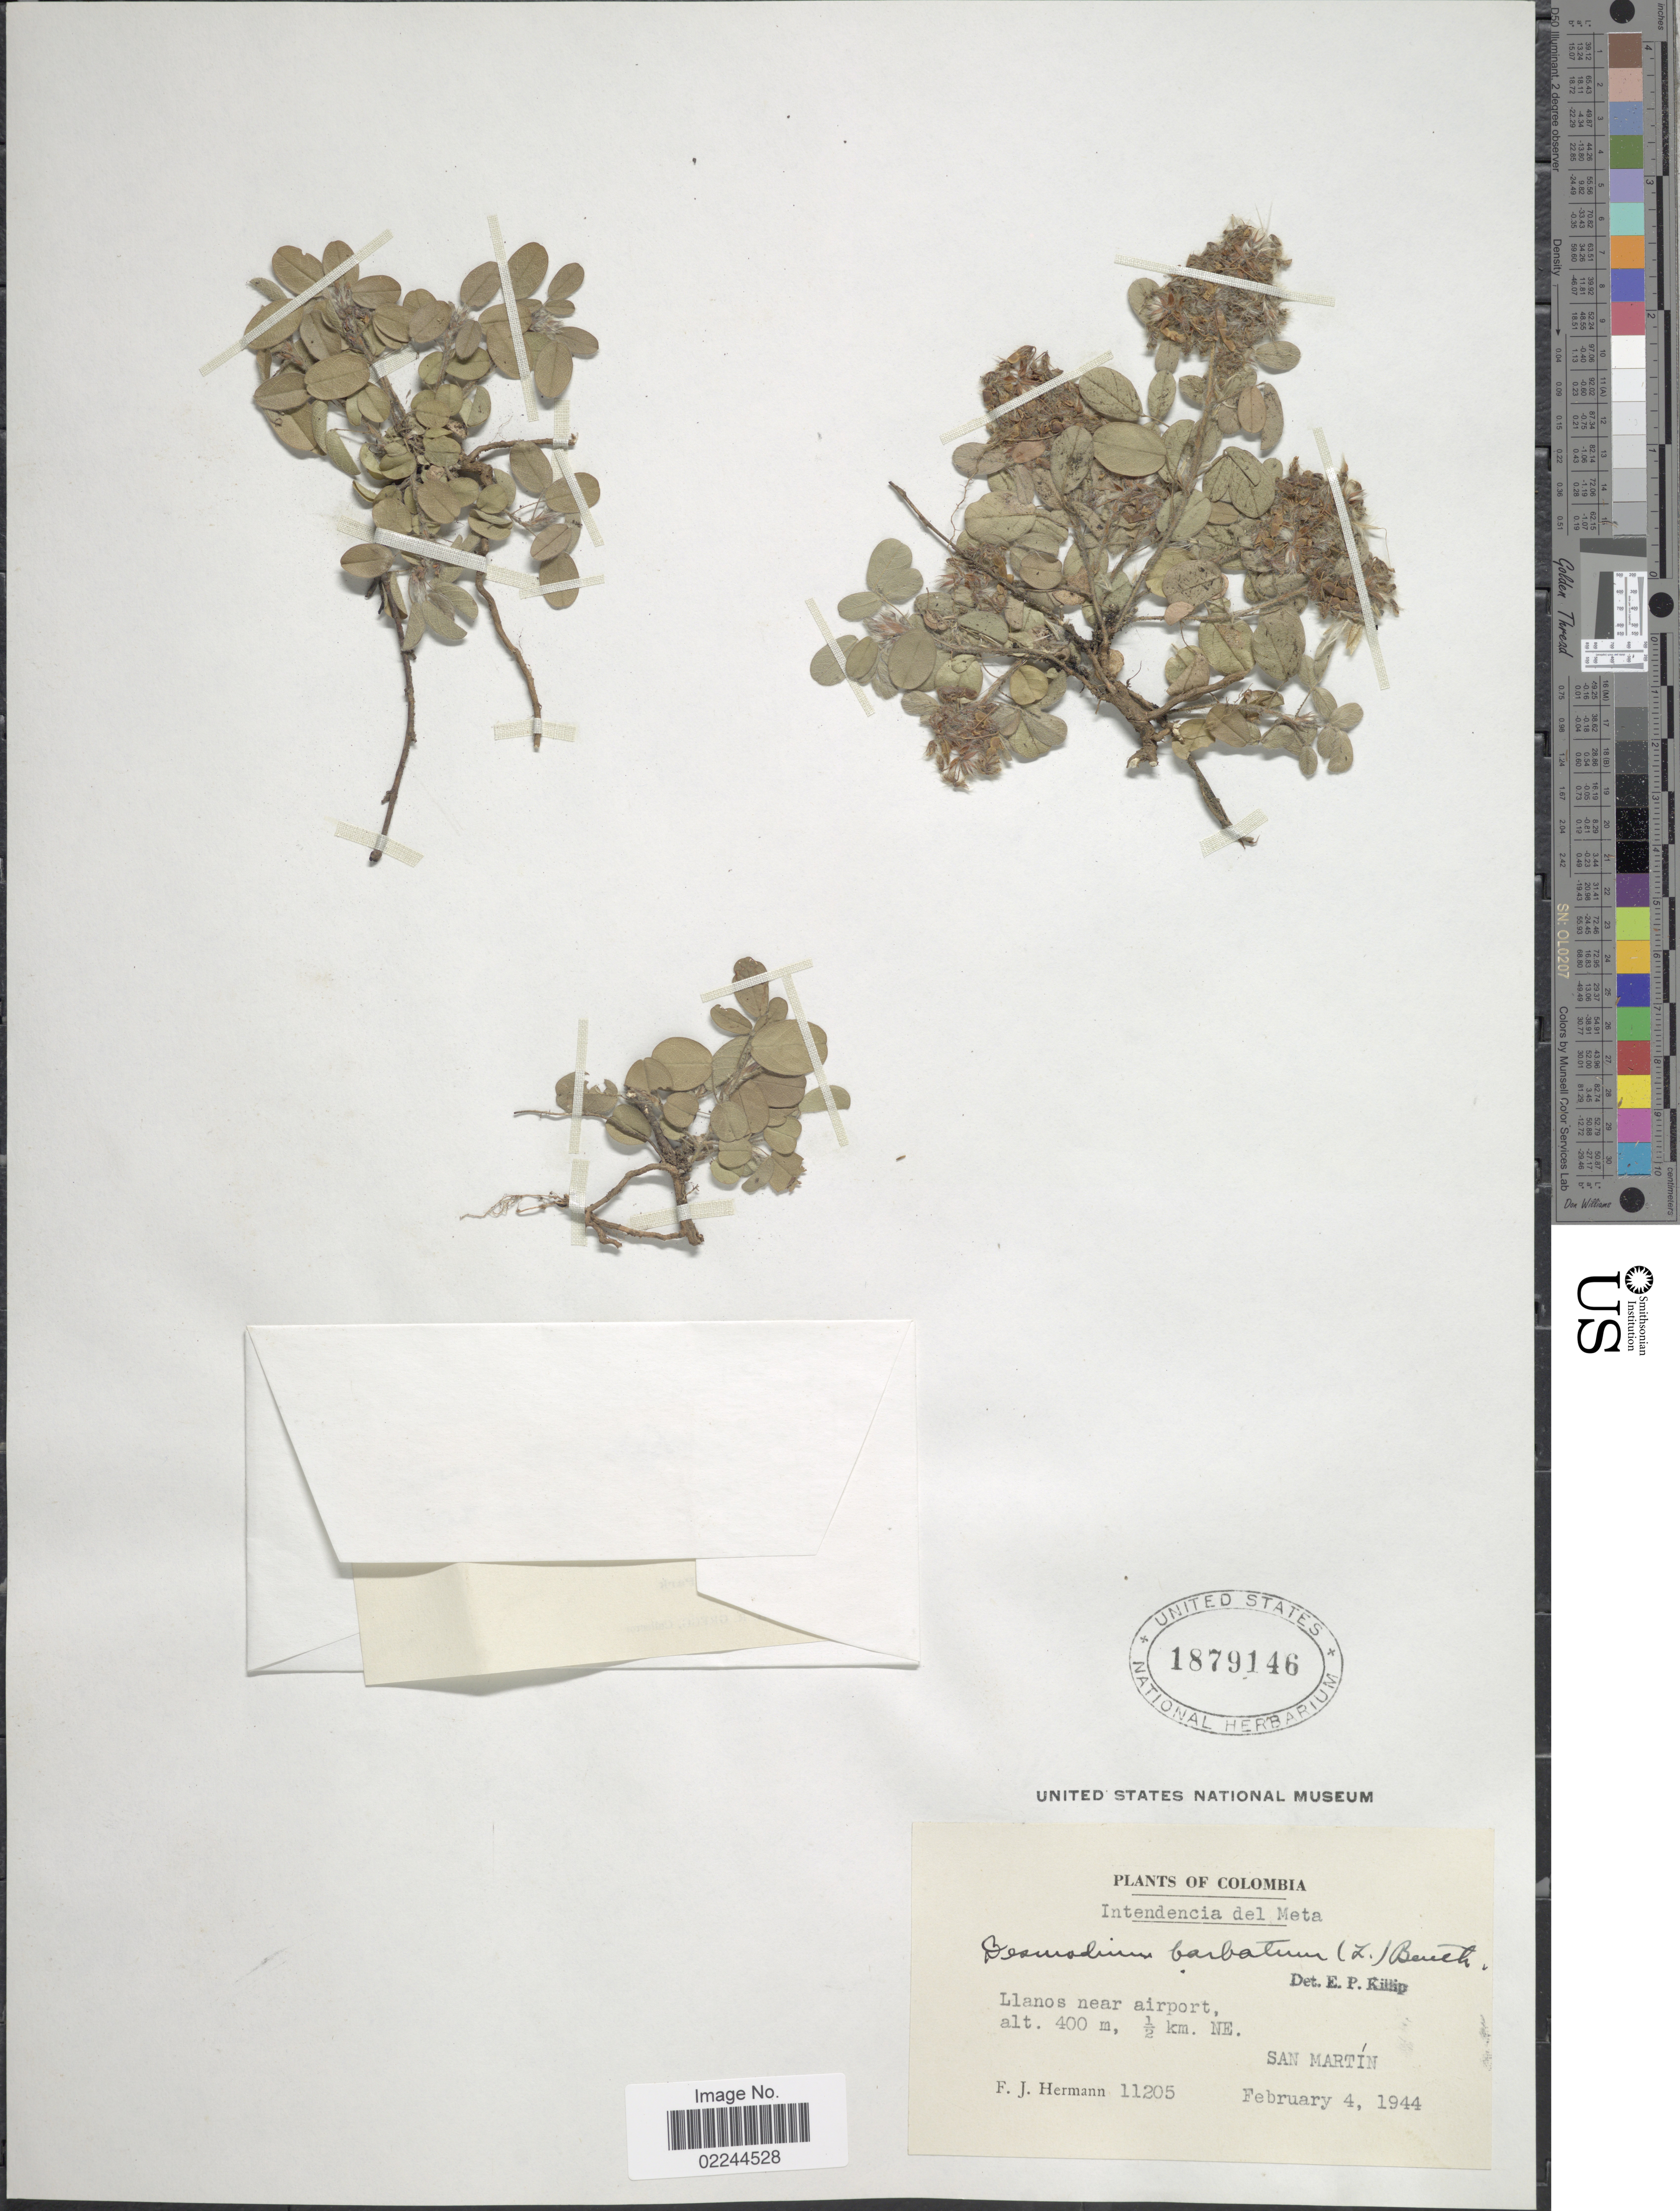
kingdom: Plantae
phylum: Tracheophyta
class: Magnoliopsida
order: Fabales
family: Fabaceae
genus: Grona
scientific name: Grona barbata var. barbata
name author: (L.) H. Ohashi & K. Ohashi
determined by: Strong, Mark T., (BOT), Smithsonian Institution - National Museum of Natural History (UNITED STATES)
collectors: F. J. Hermann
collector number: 11205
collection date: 1944-02-04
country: Colombia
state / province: Meta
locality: Llanos near airport. 1/2 km. NE. San Martin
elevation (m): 400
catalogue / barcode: US 1879146